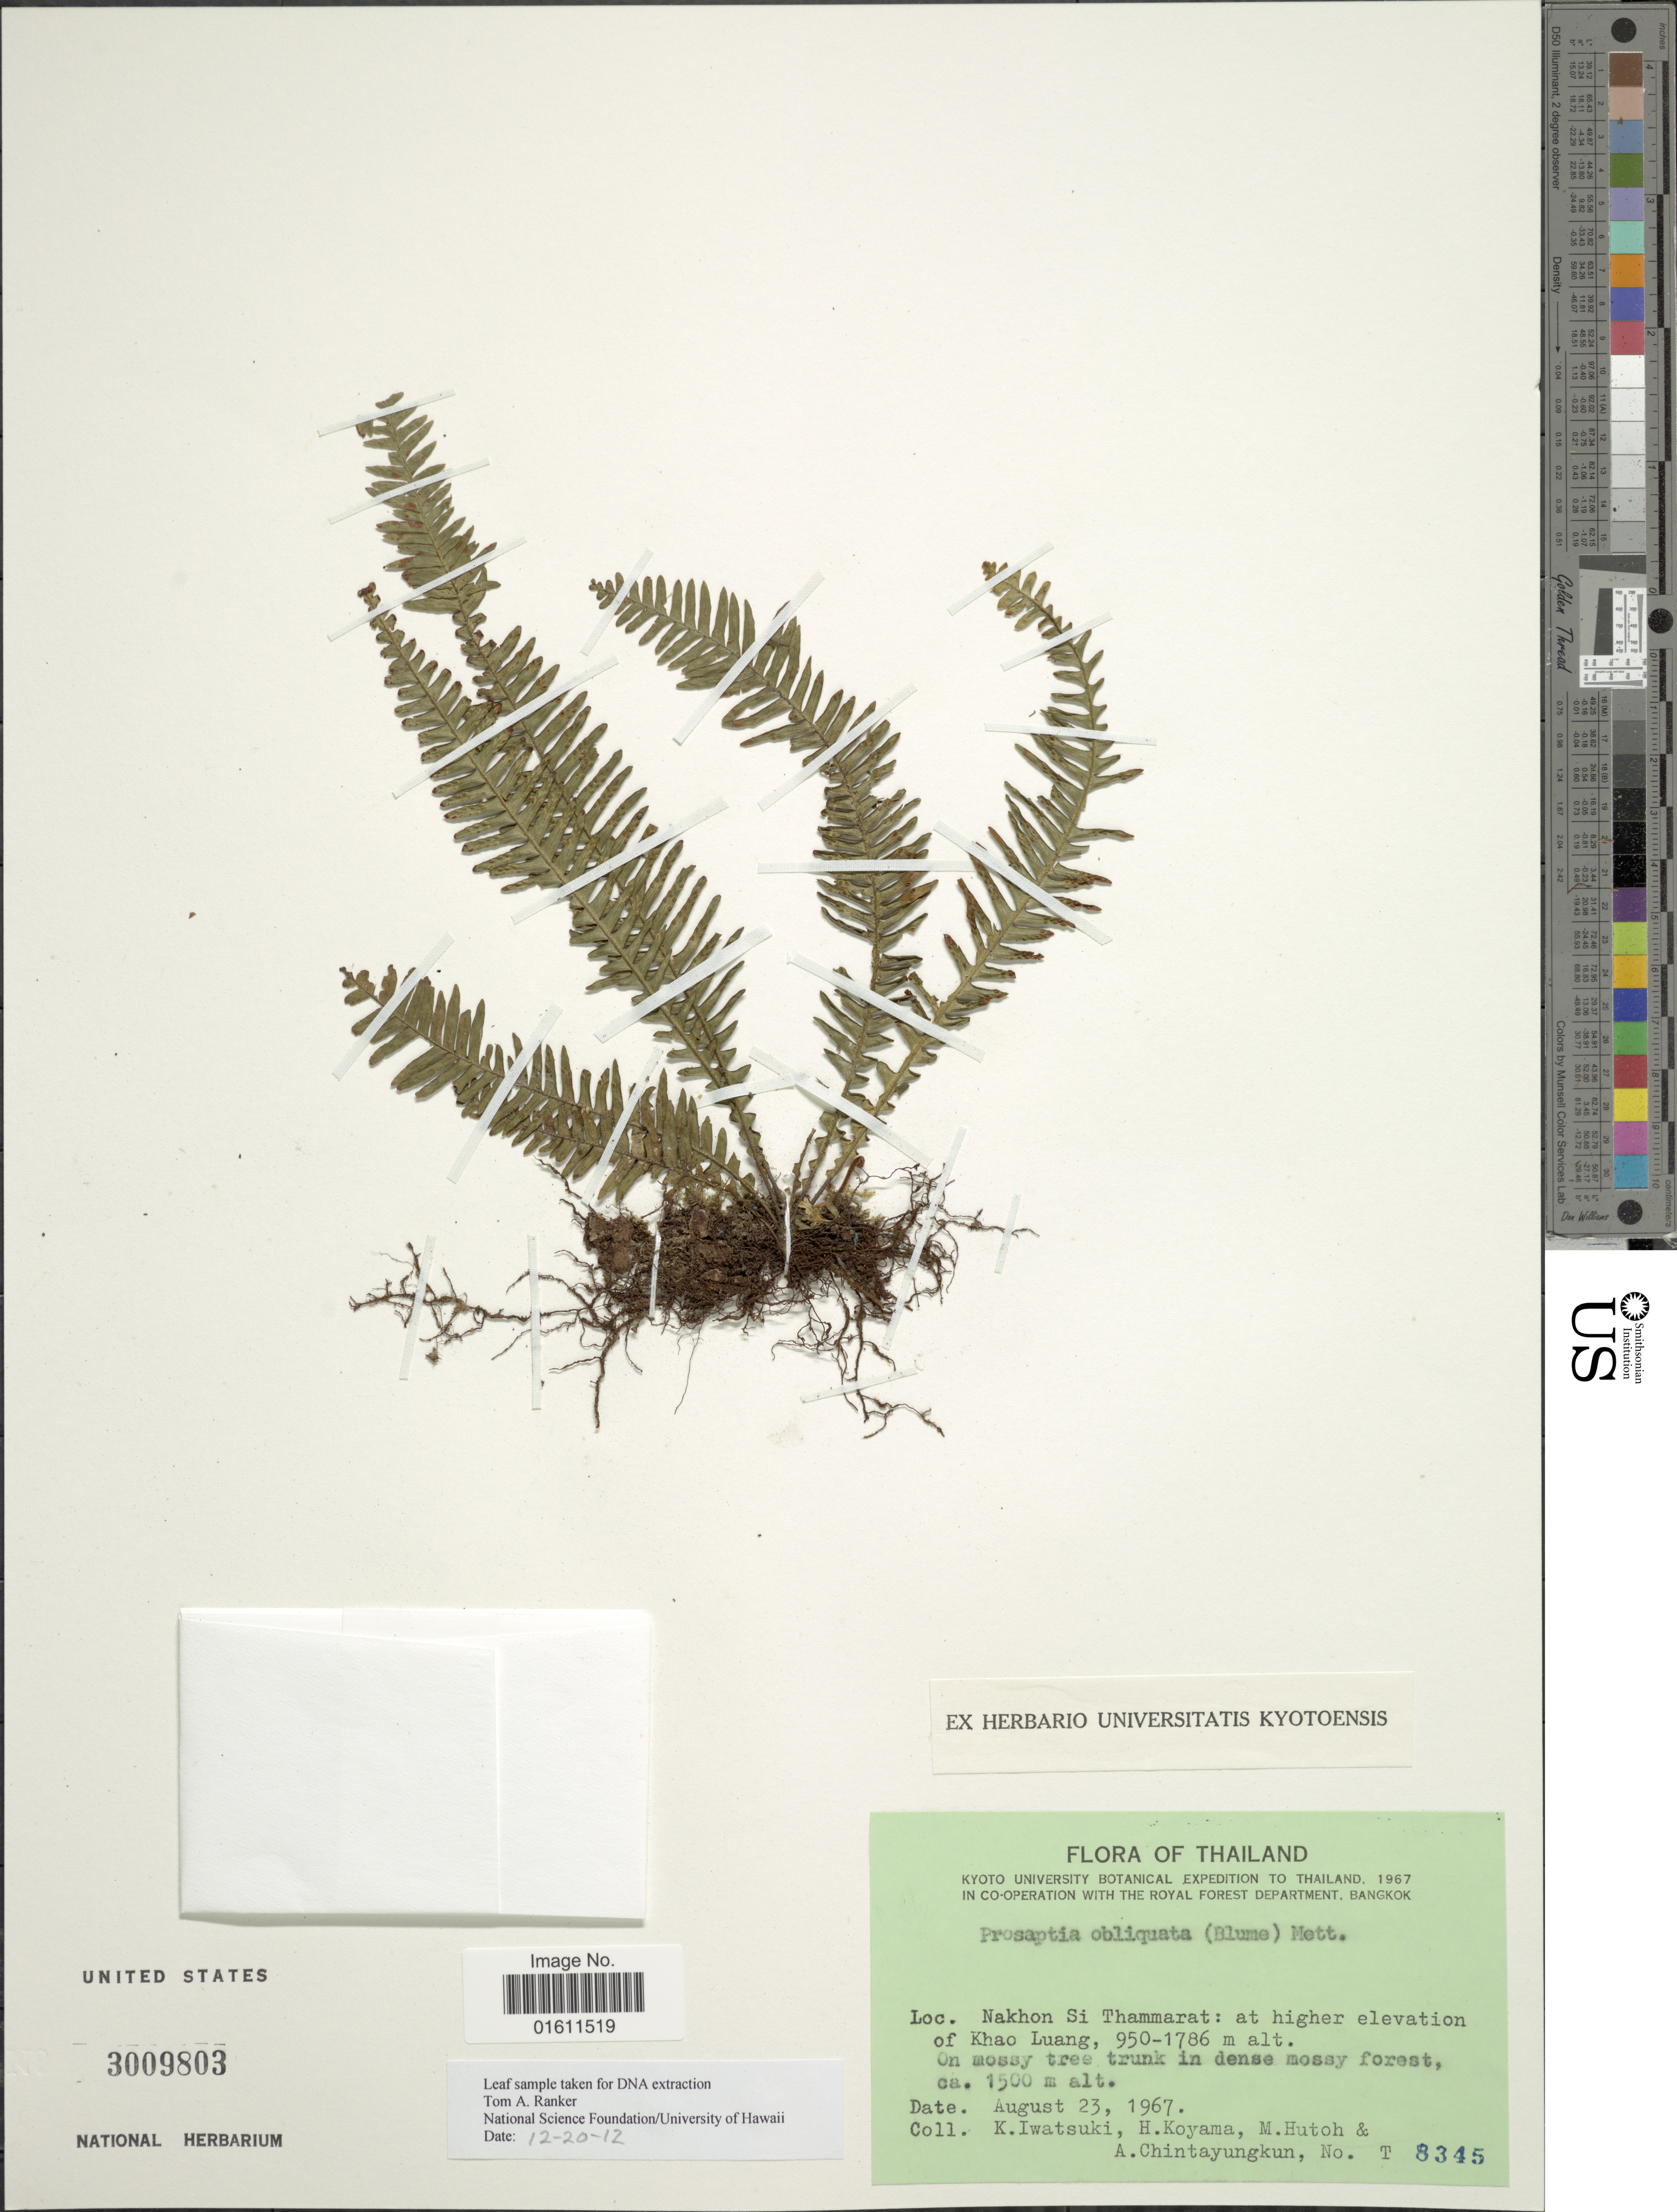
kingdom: Plantae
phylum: Tracheophyta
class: Polypodiopsida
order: Polypodiales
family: Polypodiaceae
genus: Prosaptia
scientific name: Prosaptia obliquata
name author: (Blume) Mett.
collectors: K. Iwatsuki, H. Koyama, M. Hutoh & A. Chintayungkun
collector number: T8345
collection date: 1967-08-23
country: Thailand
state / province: Nakhon Si Thammarat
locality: At higher elevation of Khao Luang.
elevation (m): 1500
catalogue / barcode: US 3009803